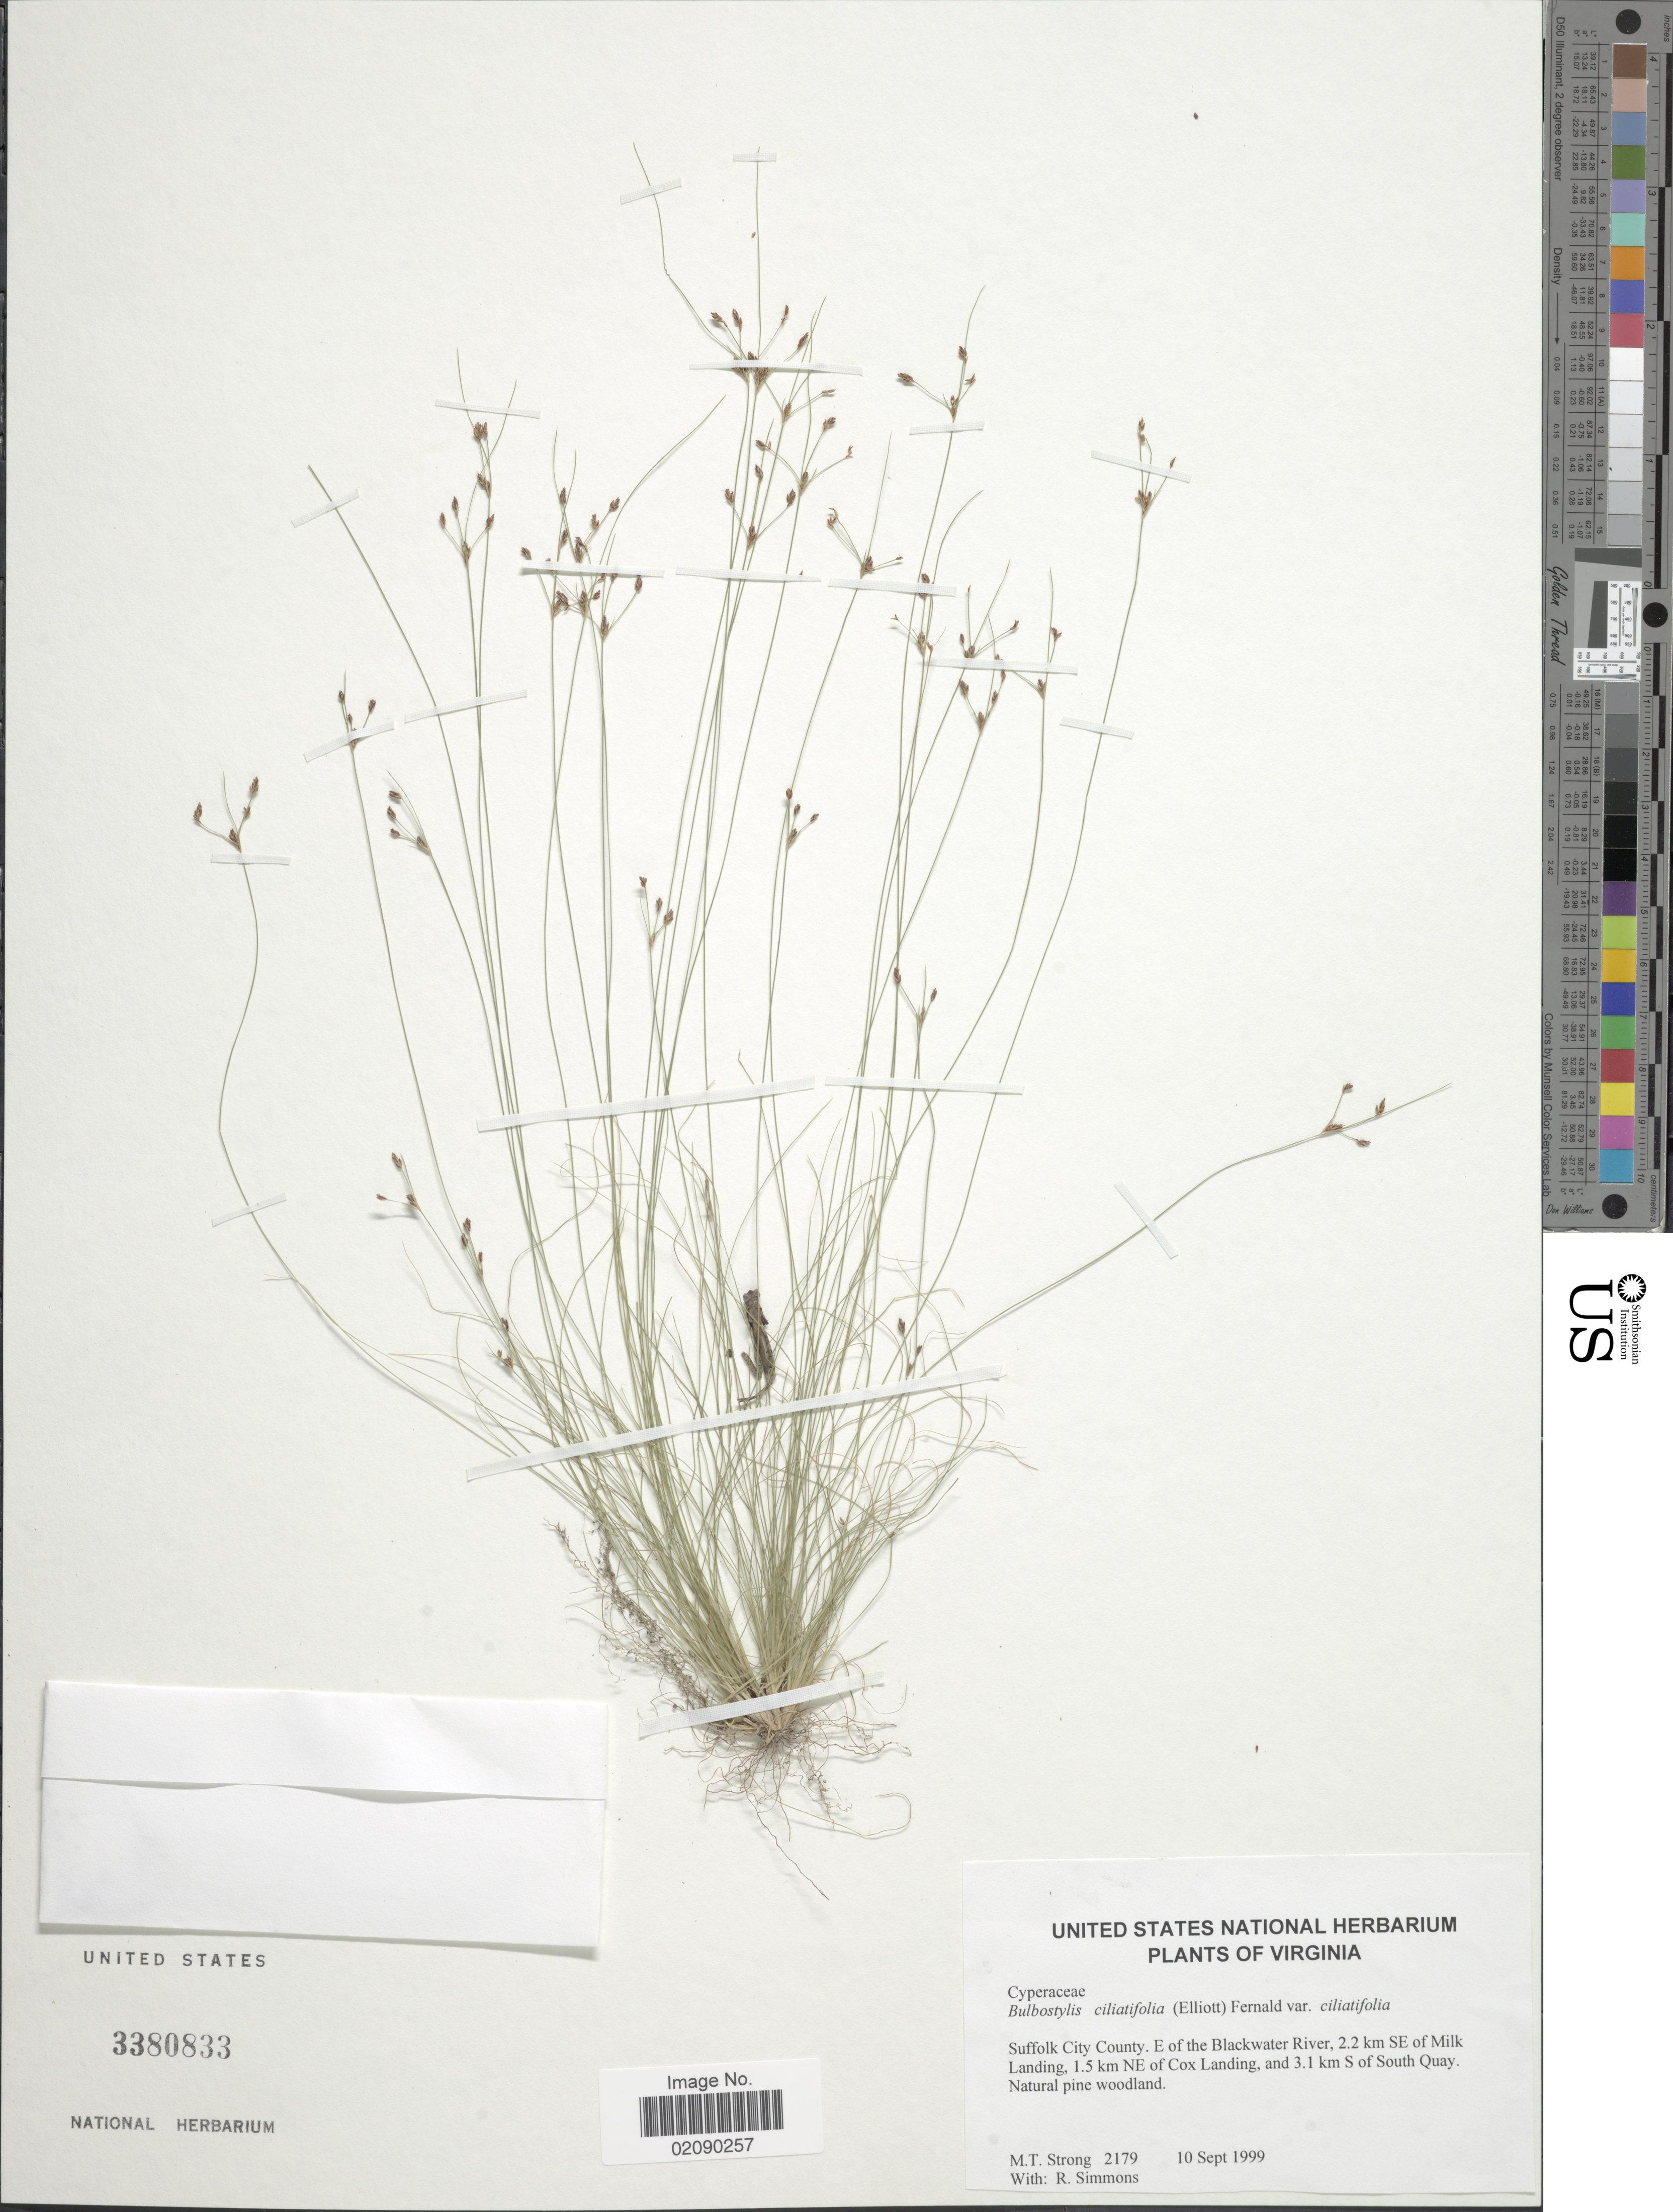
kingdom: Plantae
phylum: Tracheophyta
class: Liliopsida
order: Poales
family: Cyperaceae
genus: Bulbostylis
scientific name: Bulbostylis ciliatifolia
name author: (Elliott) Fernald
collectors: M. T. Strong & R. Simmons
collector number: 2179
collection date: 1999-09-10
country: United States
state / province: Virginia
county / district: City of Suffolk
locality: Suffolk City County, E of the Blackwater River, 2.2 km SE of Milk Landing, 1.5 km NE of Cox Landing, and 3.1 km S of South Quay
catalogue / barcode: US 3380833